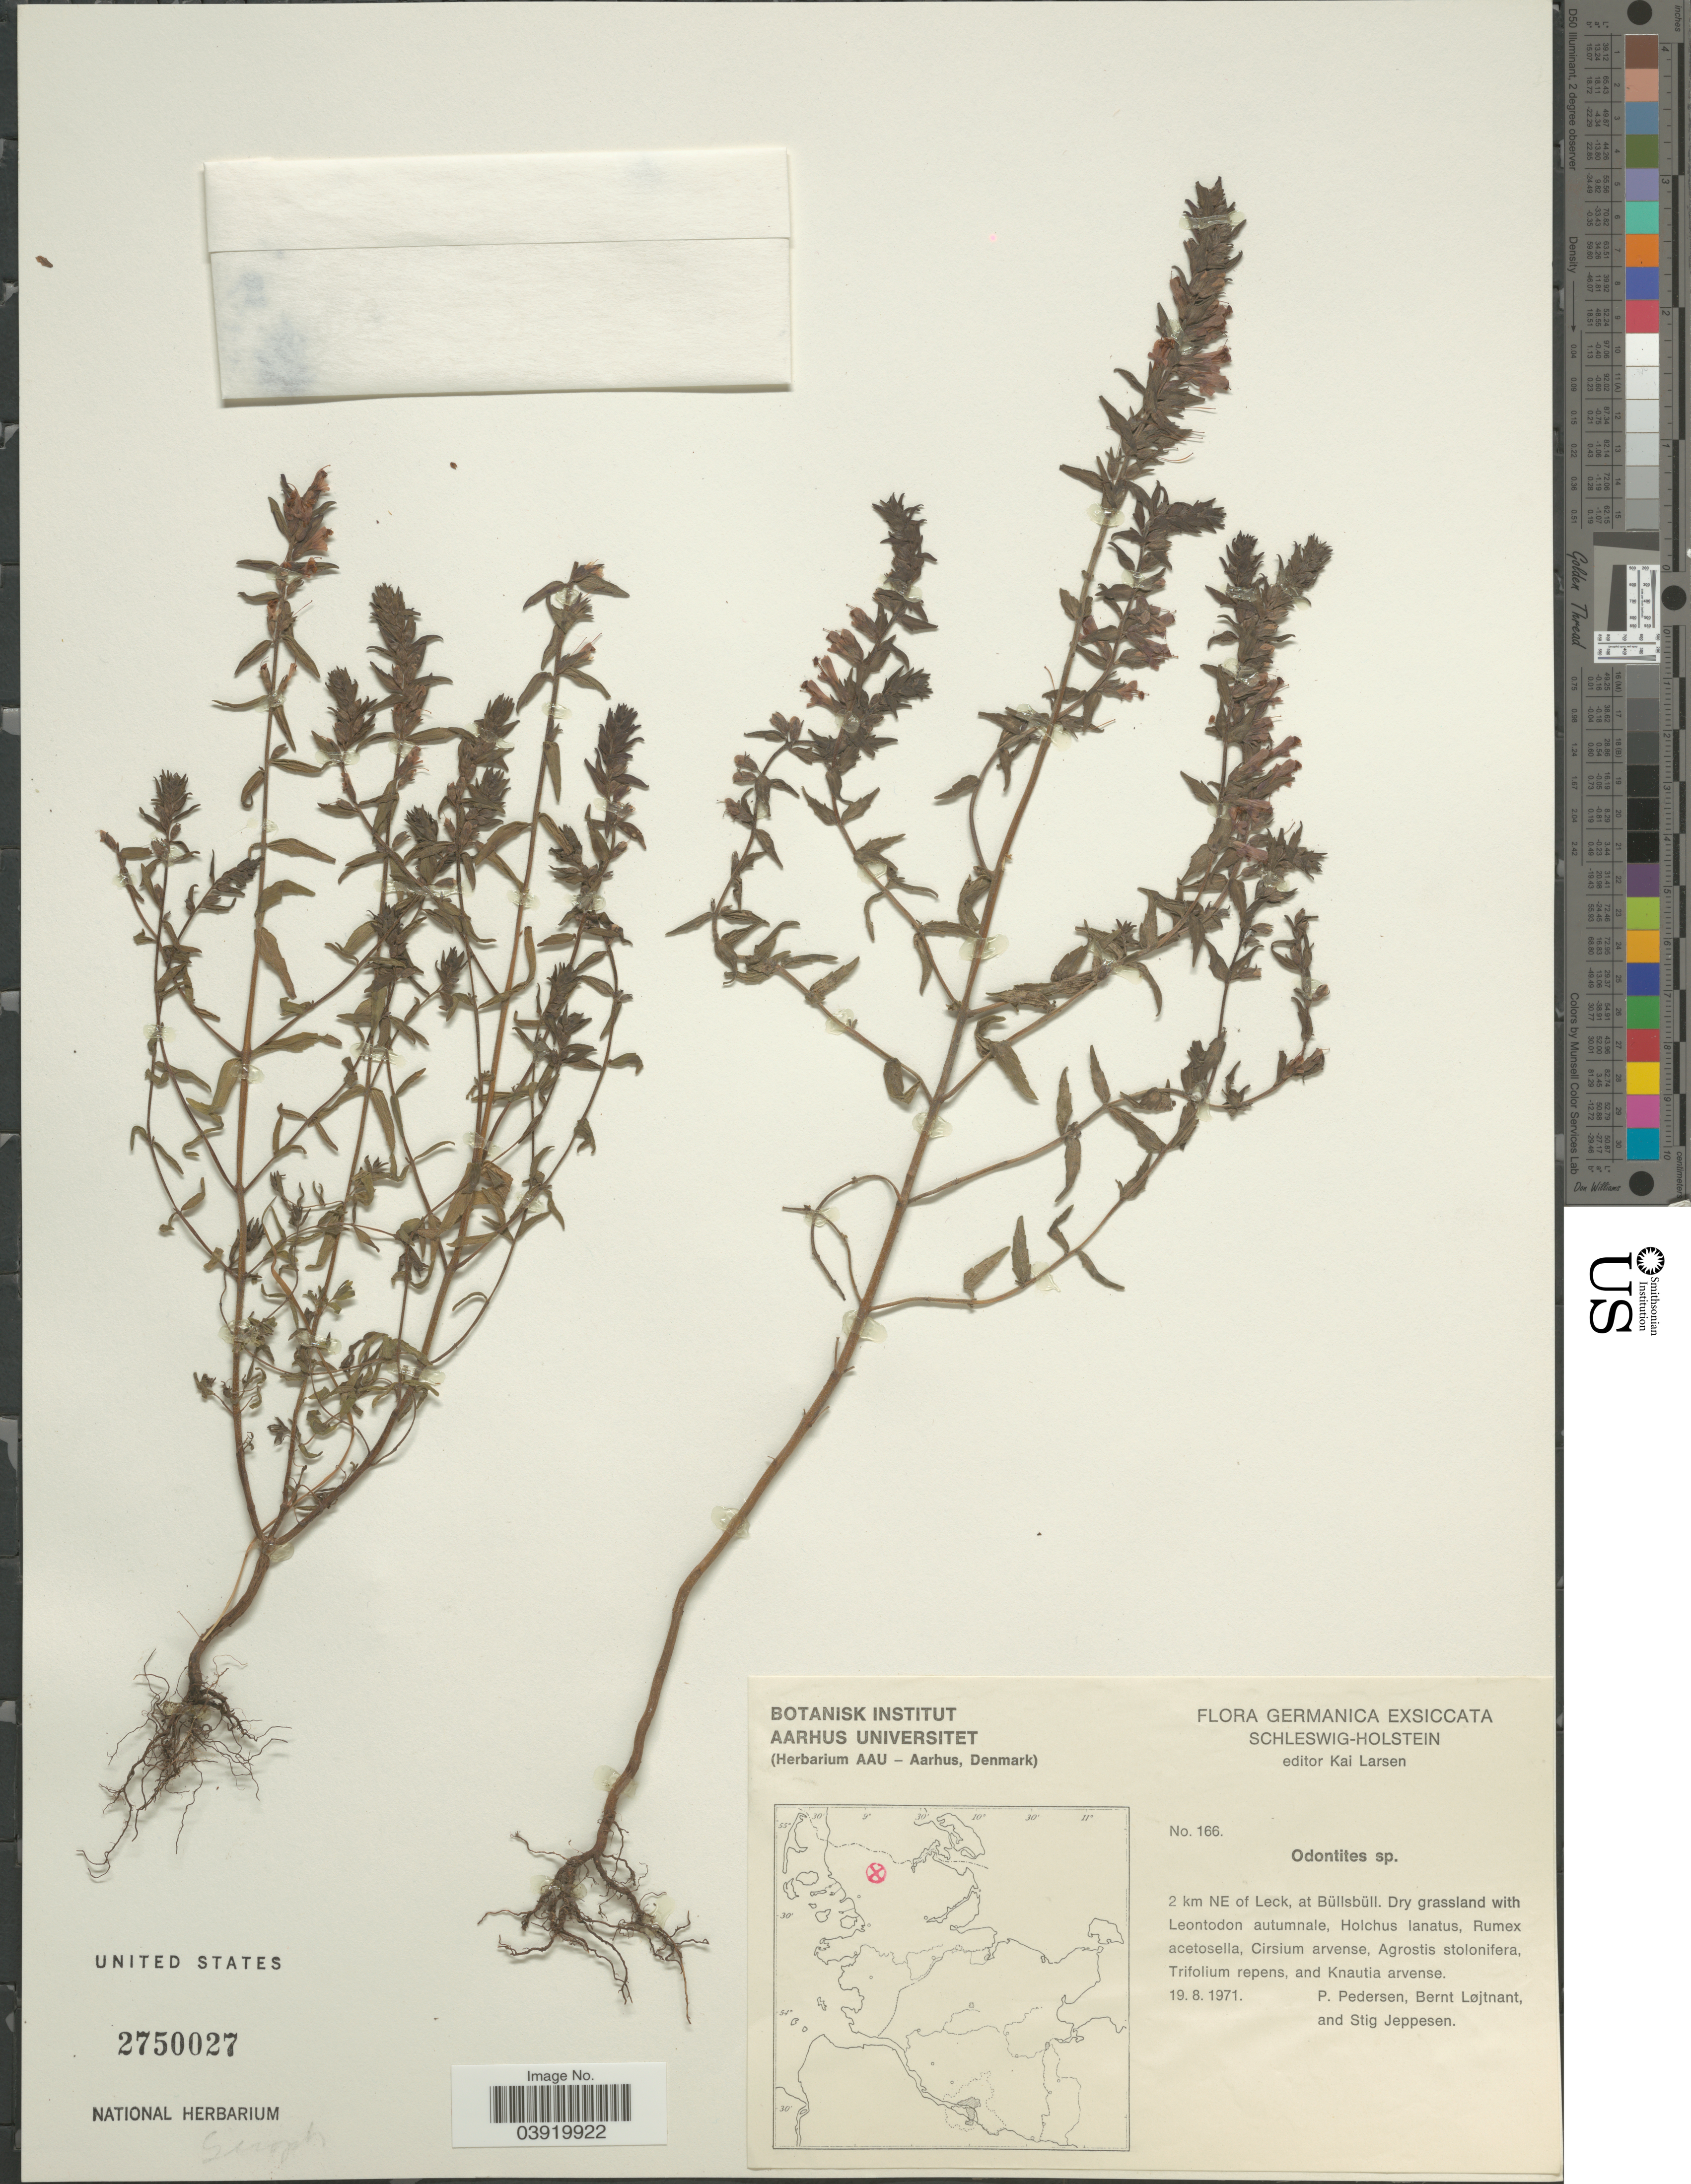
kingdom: Plantae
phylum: Tracheophyta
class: Magnoliopsida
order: Lamiales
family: Orobanchaceae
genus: Odontites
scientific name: Odontites sp.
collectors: P. Pedersen, B. Löjtnant & S. Jeppesen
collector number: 166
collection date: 1971-08-19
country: Germany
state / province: Schleswig-Holstein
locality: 2 km NE of Leck, at Büllsbüll.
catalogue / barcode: US 2750027